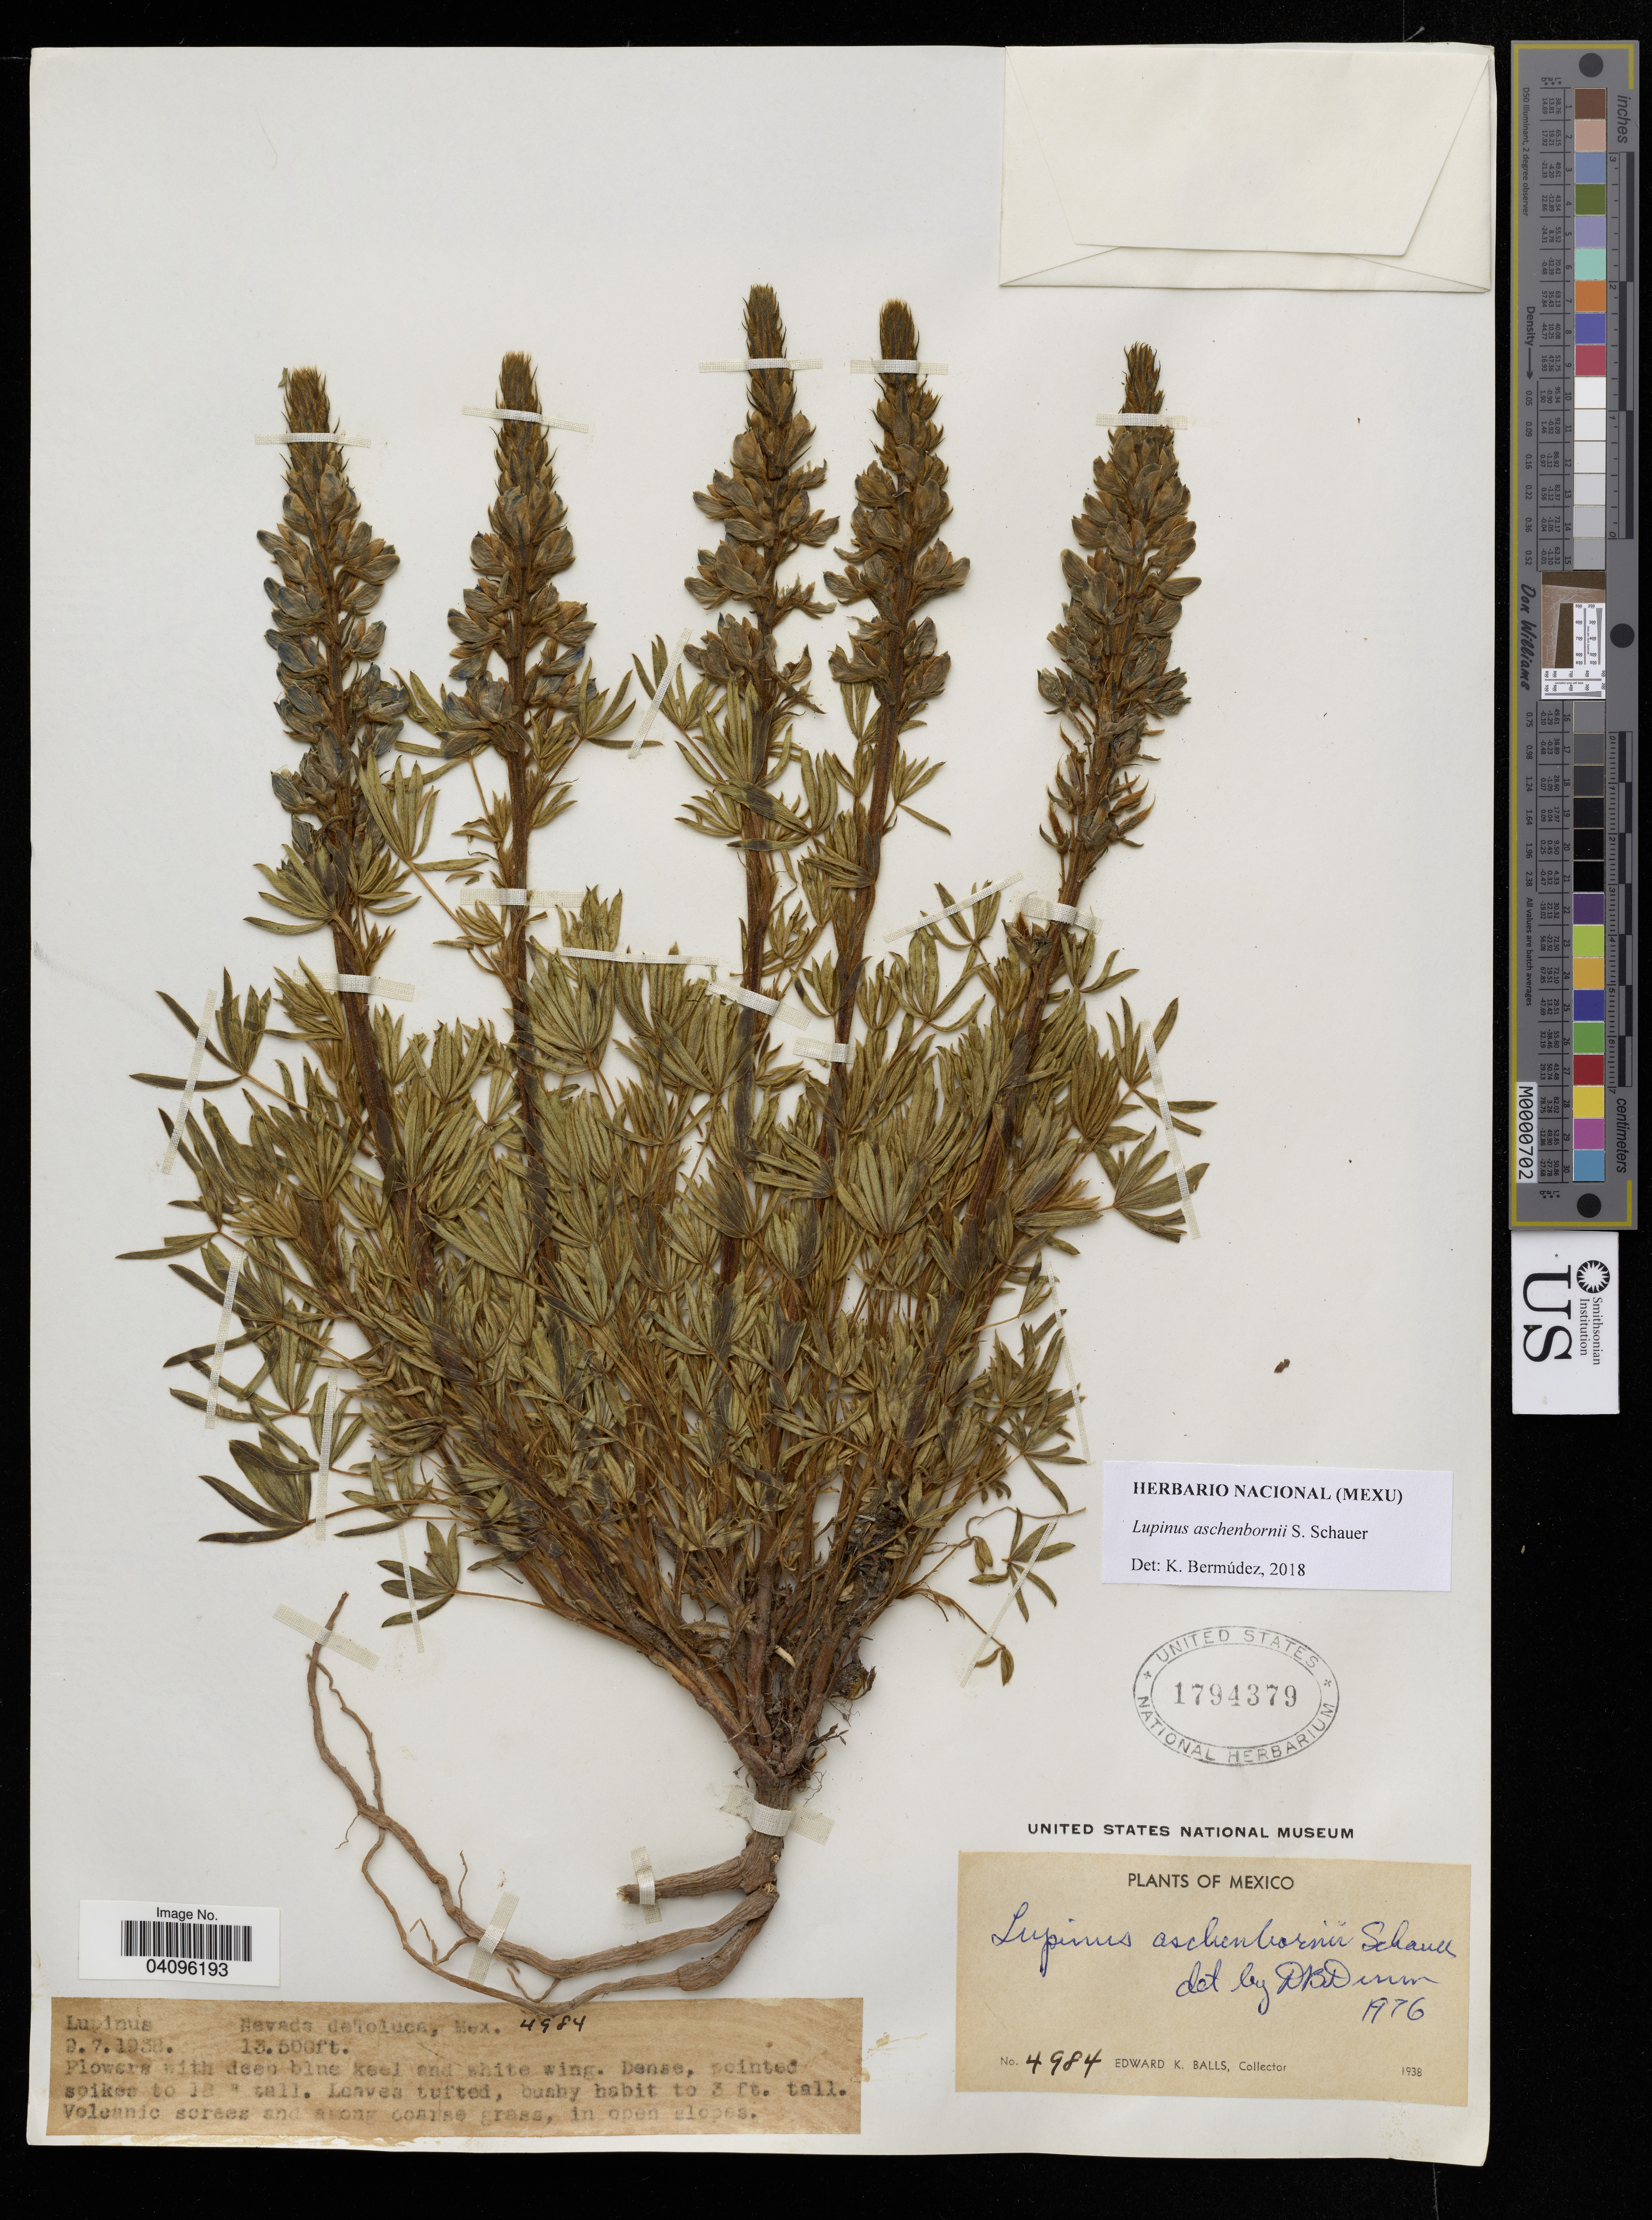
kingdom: Plantae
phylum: Tracheophyta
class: Magnoliopsida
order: Fabales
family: Fabaceae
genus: Lupinus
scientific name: Lupinus aschenbornii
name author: S. Schauer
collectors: E. K. Balls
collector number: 4984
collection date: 1938-07-09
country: Mexico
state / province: México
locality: Nevada de Toluca.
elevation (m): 4115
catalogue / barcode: US 1791379